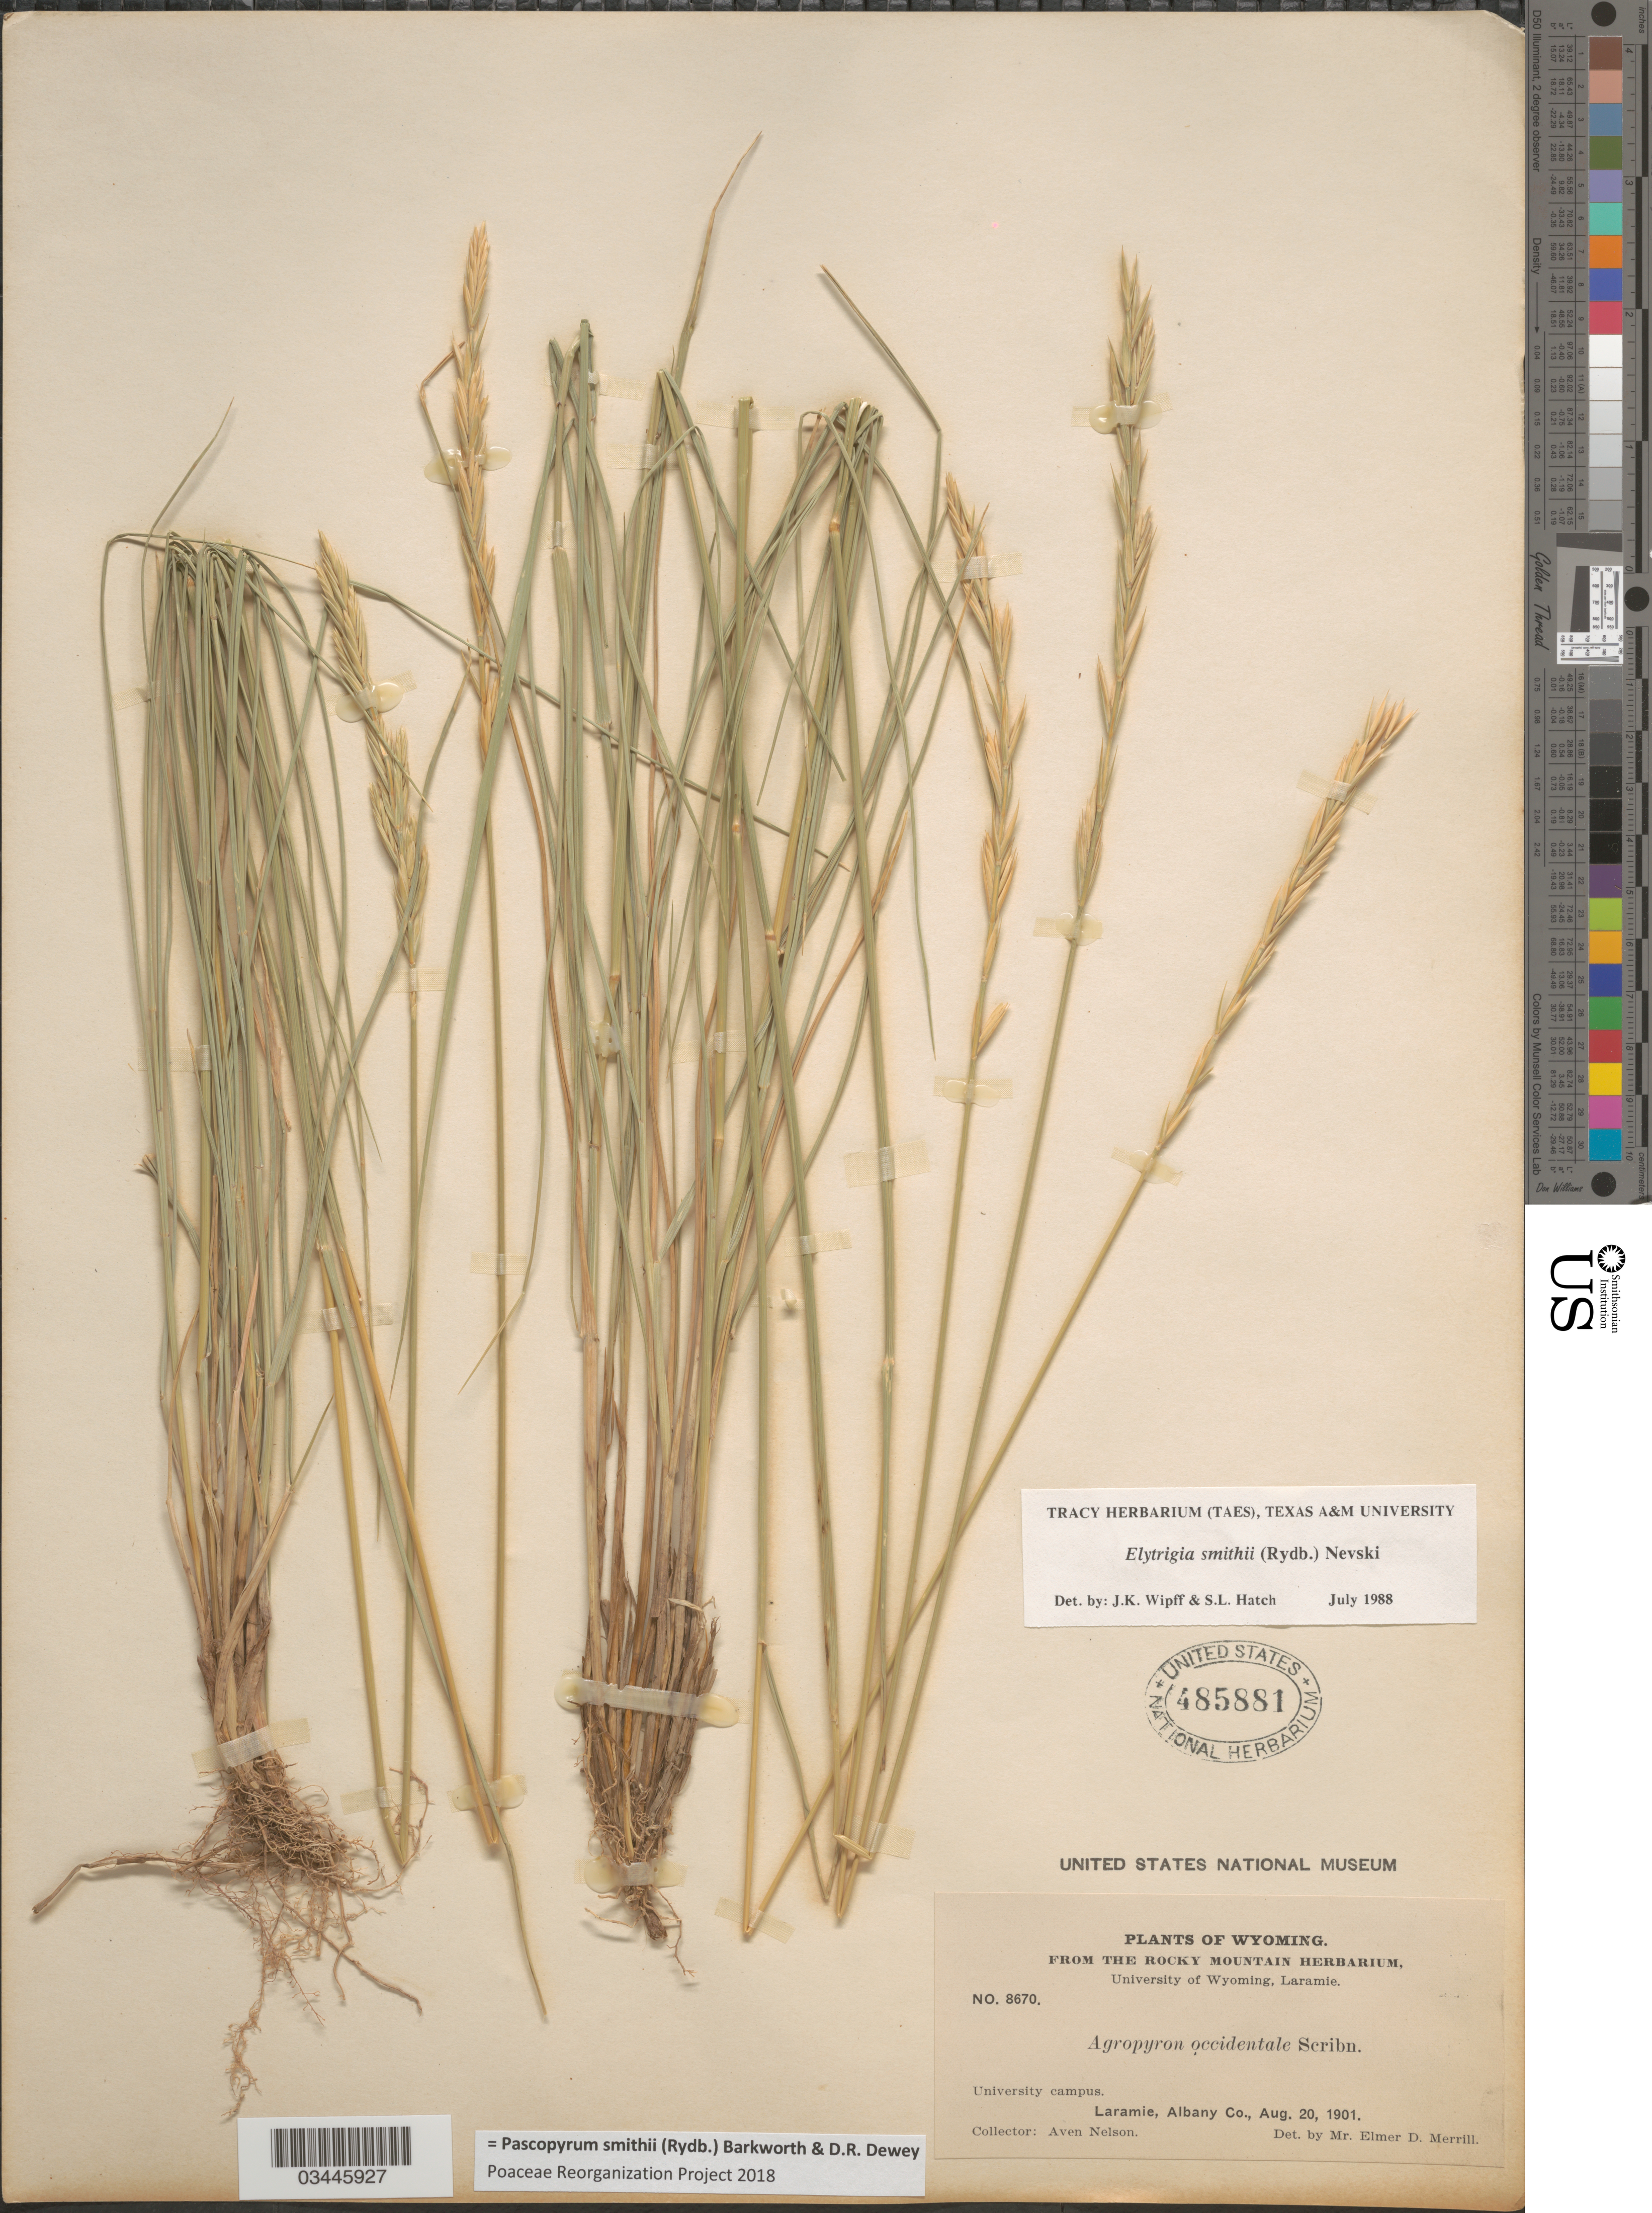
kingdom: Plantae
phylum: Tracheophyta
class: Liliopsida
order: Poales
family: Poaceae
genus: Pascopyrum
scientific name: Pascopyrum smithii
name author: (Rydb.) Barkworth & Dewey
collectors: A. Nelson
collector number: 8670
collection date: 1901-08-20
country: United States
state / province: Wyoming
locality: University campus. Laramie, Albany Co.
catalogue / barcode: US 485881